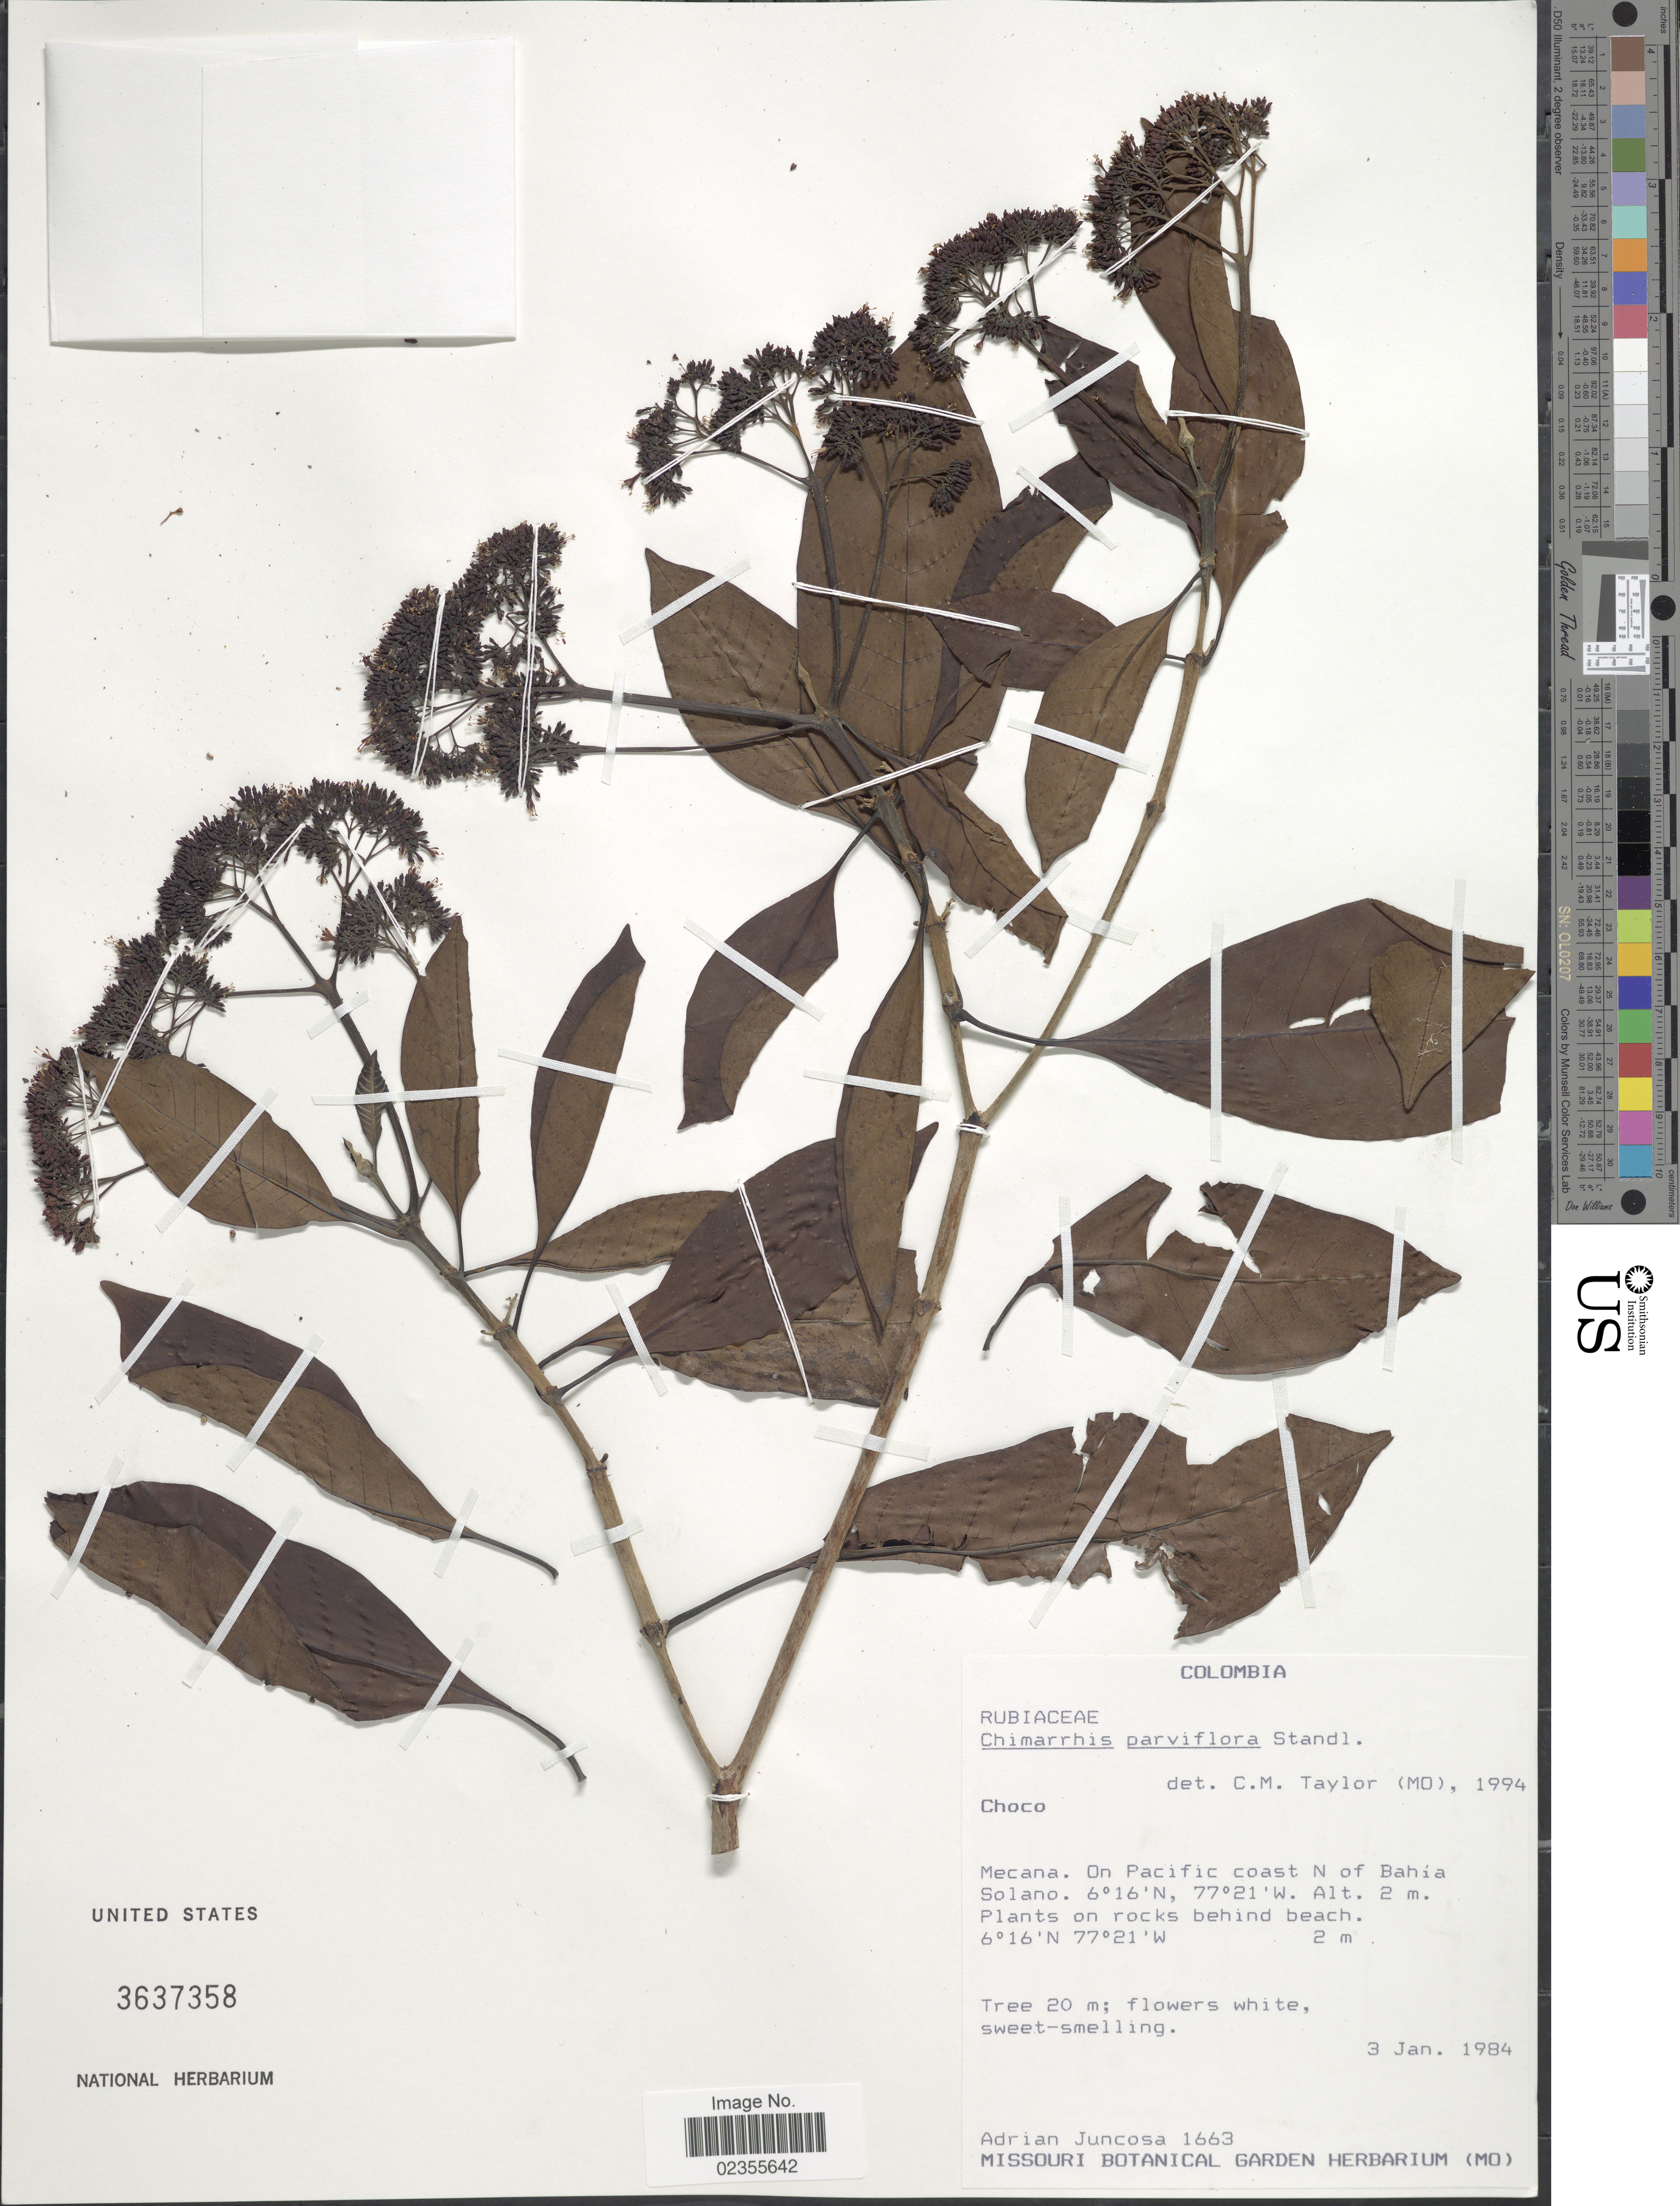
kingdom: Plantae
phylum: Tracheophyta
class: Magnoliopsida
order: Gentianales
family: Rubiaceae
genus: Chimarrhis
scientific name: Chimarrhis microcarpa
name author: Standl.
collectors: A. Juncosa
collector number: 1663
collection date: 1984-01-03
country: Colombia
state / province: Chocó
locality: Mecana. On Pacific coast N of Bahia Solano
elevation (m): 2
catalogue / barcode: US 3637358